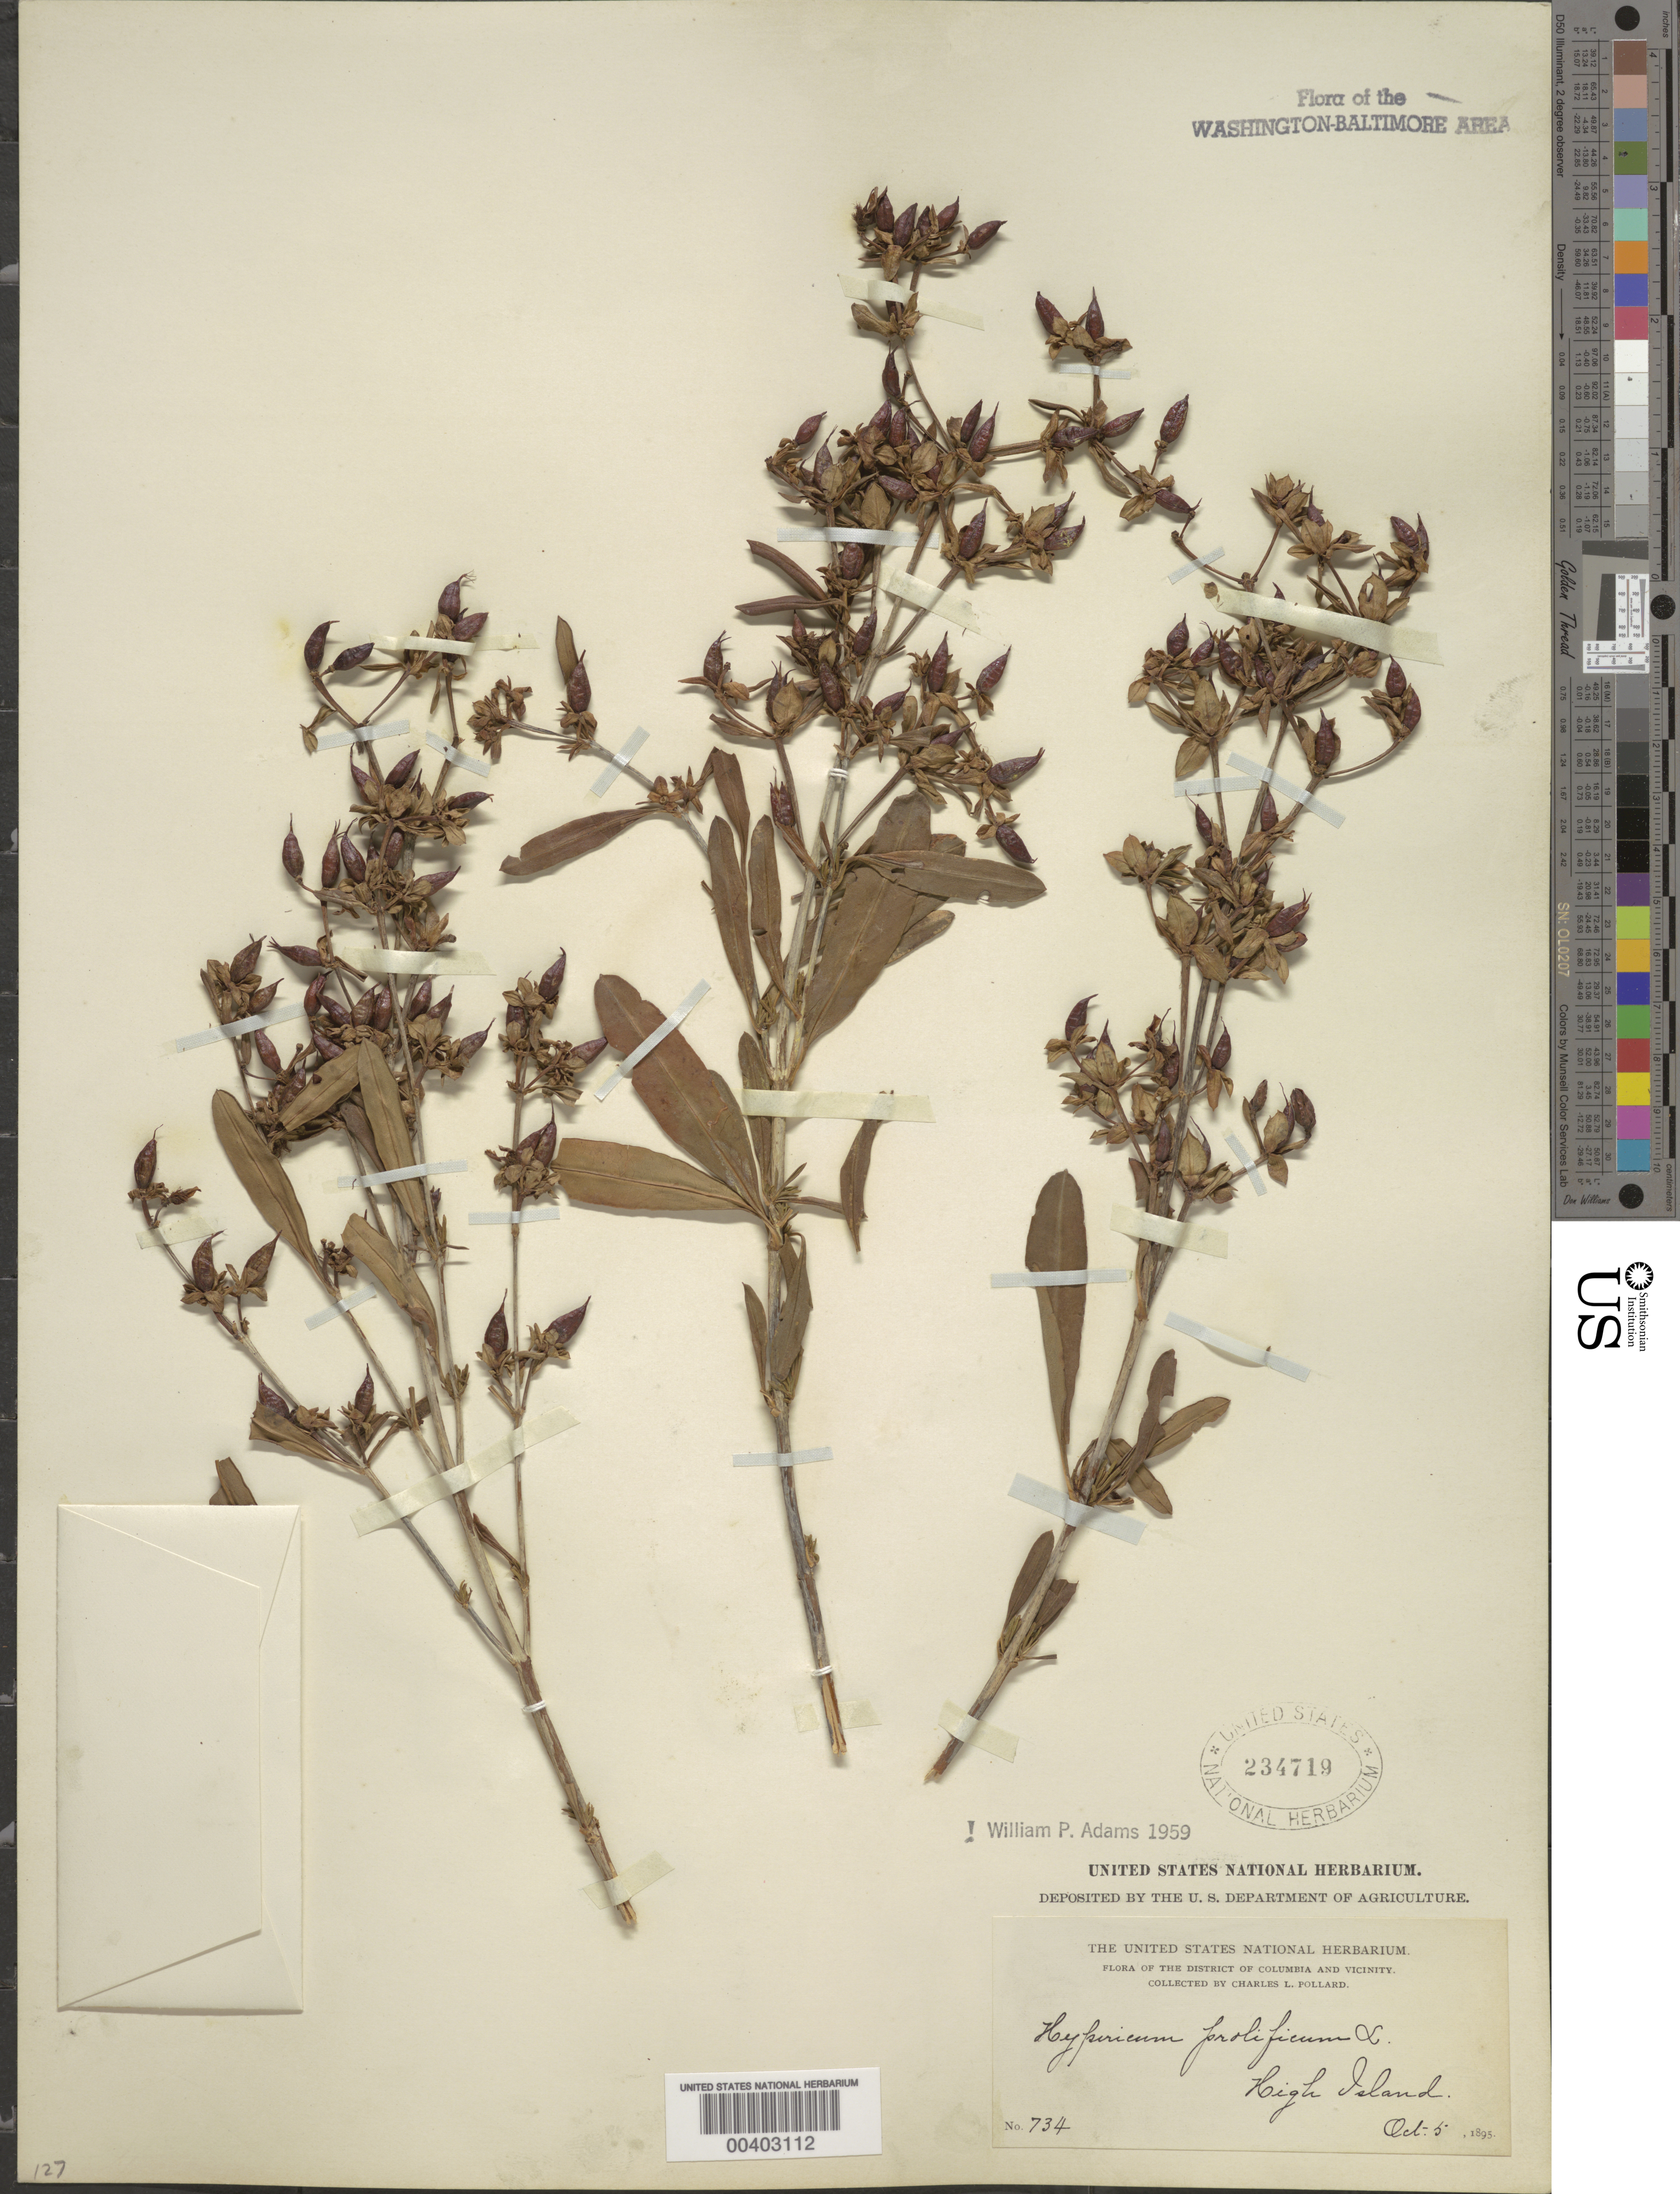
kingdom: Plantae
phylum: Tracheophyta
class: Magnoliopsida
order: Malpighiales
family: Hypericaceae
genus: Hypericum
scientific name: Hypericum prolificum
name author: L.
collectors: C. L. Pollard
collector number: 734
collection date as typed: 05 Oct 1895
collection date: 1895-10-05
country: United States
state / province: Maryland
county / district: Montgomery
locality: High Island C. & O. Canal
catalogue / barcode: US 234719